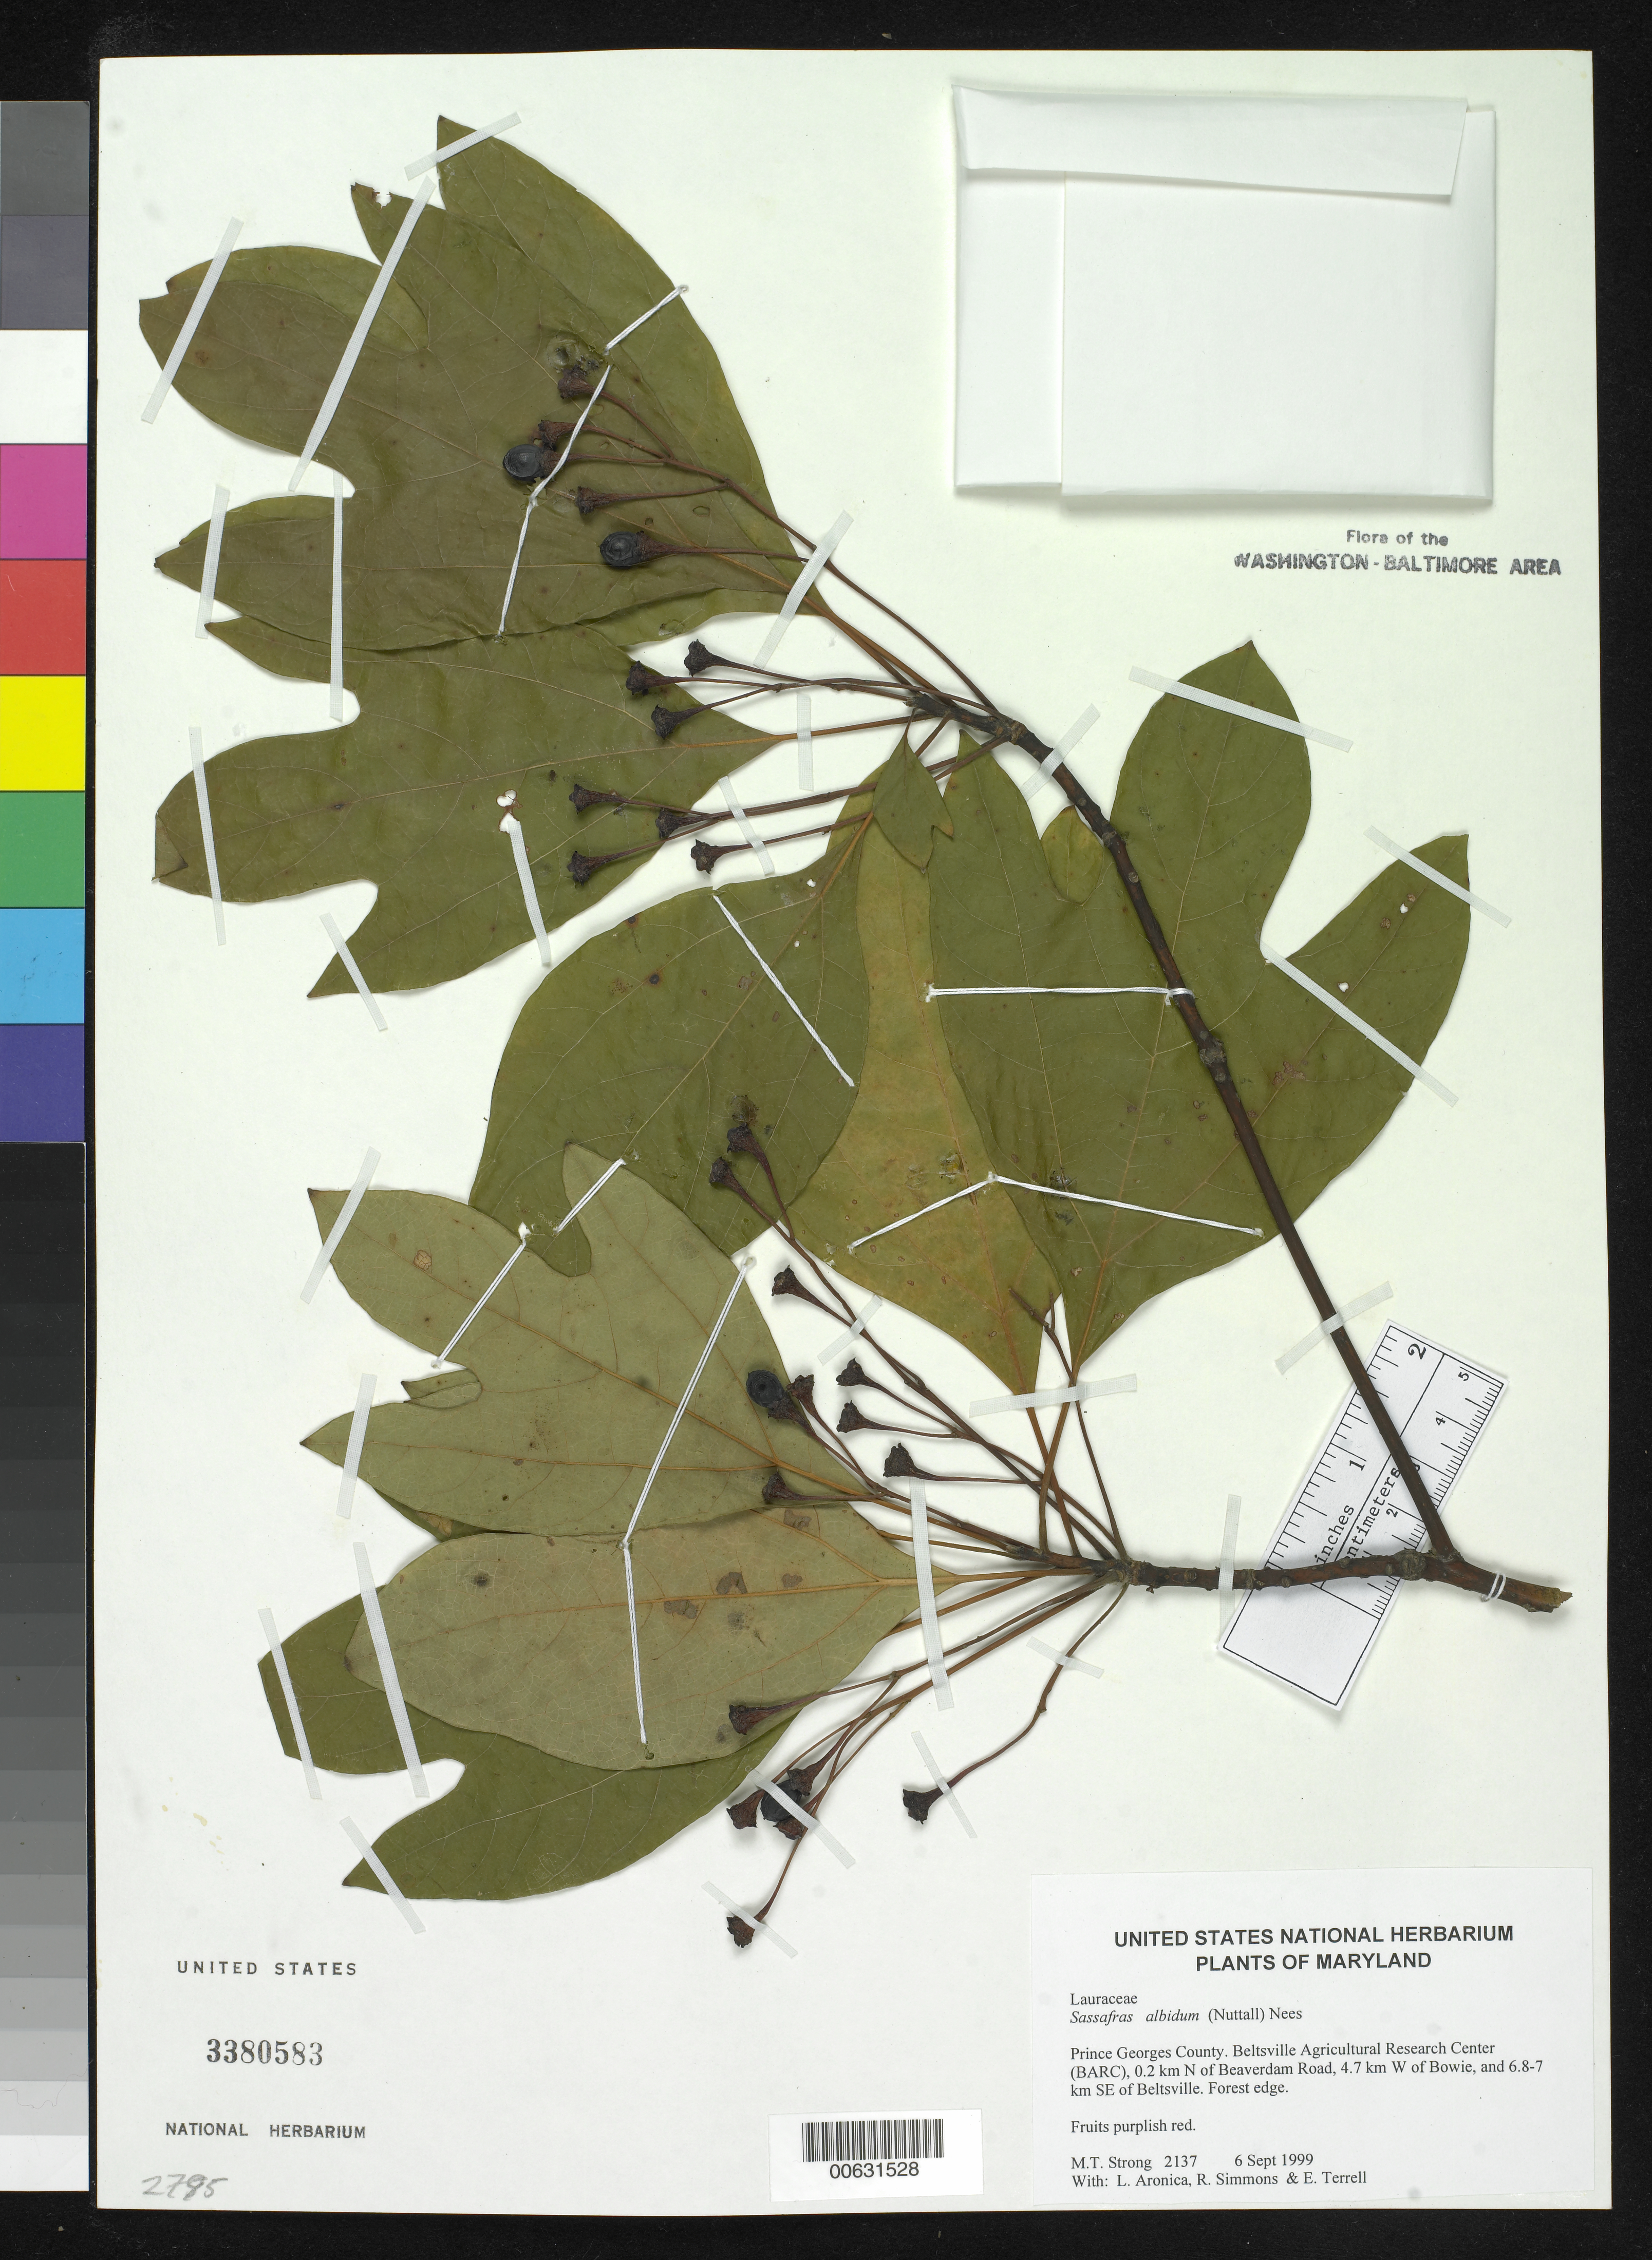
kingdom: Plantae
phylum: Tracheophyta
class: Magnoliopsida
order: Laurales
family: Lauraceae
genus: Sassafras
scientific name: Sassafras albidum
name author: (Nutt.) Nees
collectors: M. T. Strong, L. Aronica, R. Simmons & E. E. Terrell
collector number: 2137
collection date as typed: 06 Sep 1999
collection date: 1999-09-06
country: United States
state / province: Maryland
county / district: Prince George's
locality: Beltsville Agricultural Research Center (BARC), 0.2 km N of Beaverdam Road, 4.7 km W of Bowie, and 6.8-7 km SE of Beltsville.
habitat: Forest edge.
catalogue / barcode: US 3380583